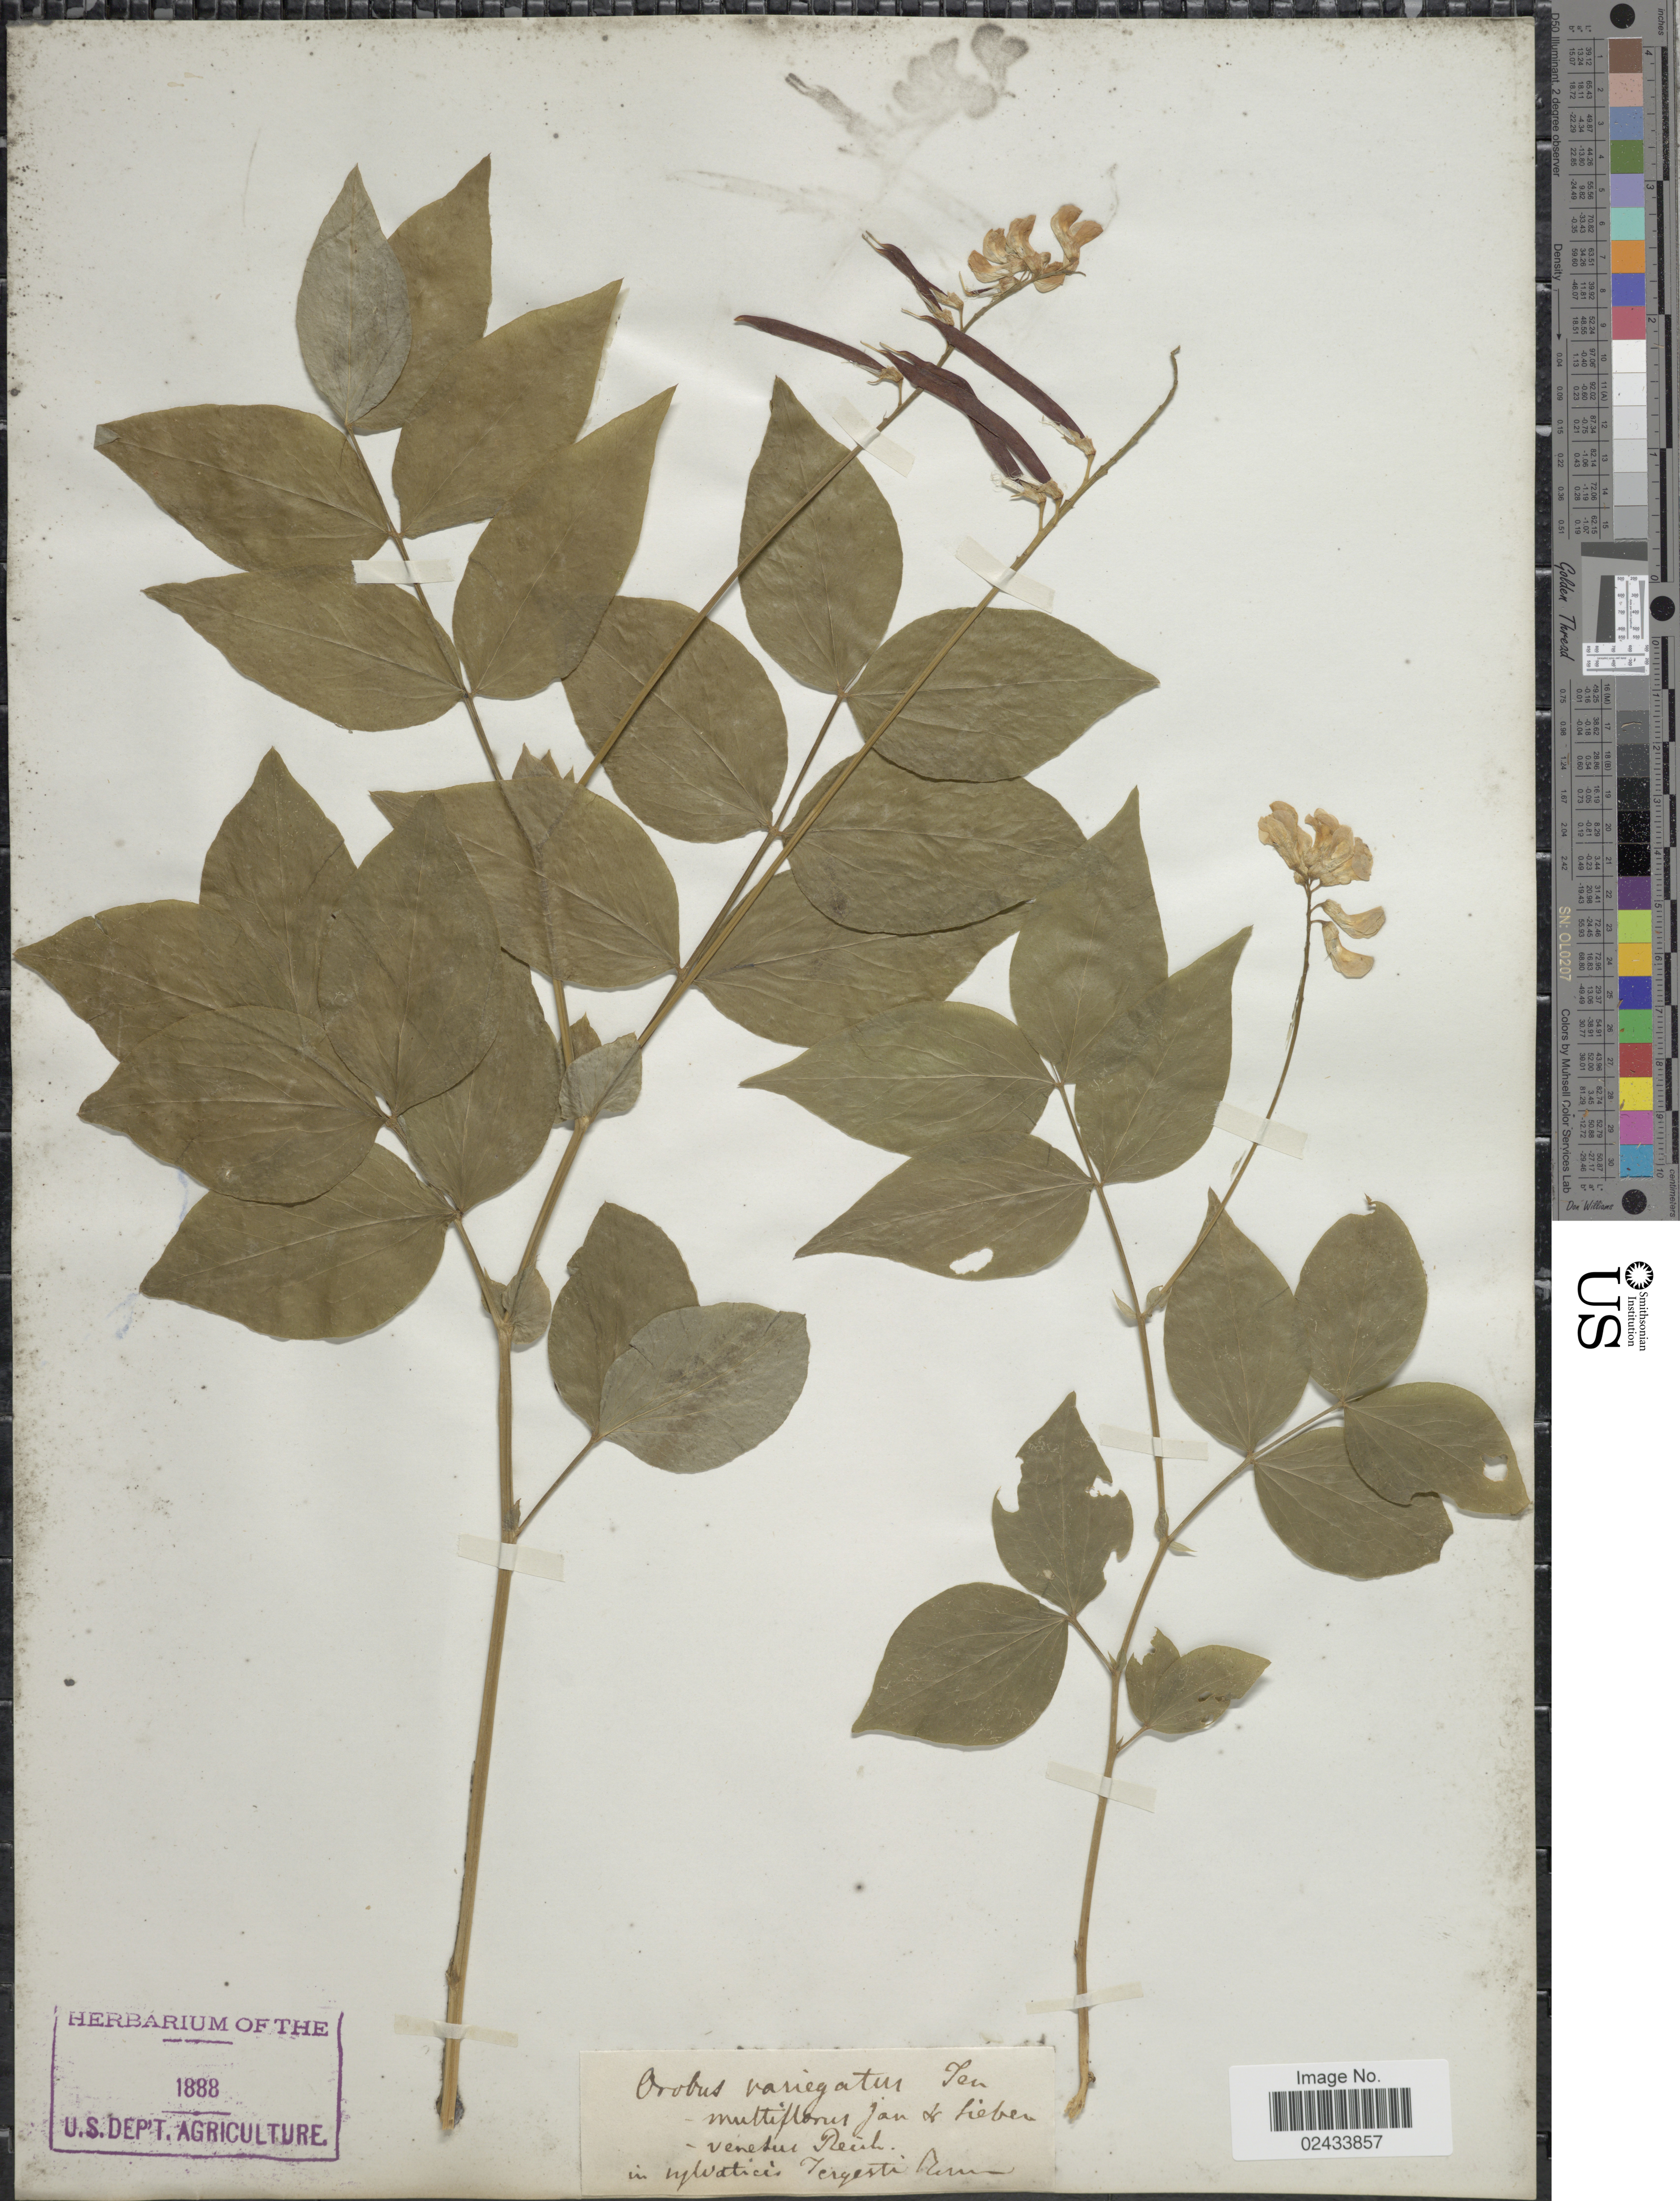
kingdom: Plantae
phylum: Tracheophyta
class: Magnoliopsida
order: Fabales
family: Fabaceae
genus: Lathyrus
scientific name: Lathyrus venetus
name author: (Mill.) Wohlf.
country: Italy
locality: Multiflorus jan & Lieber - Venetus Reish [interpreted] Tergesti